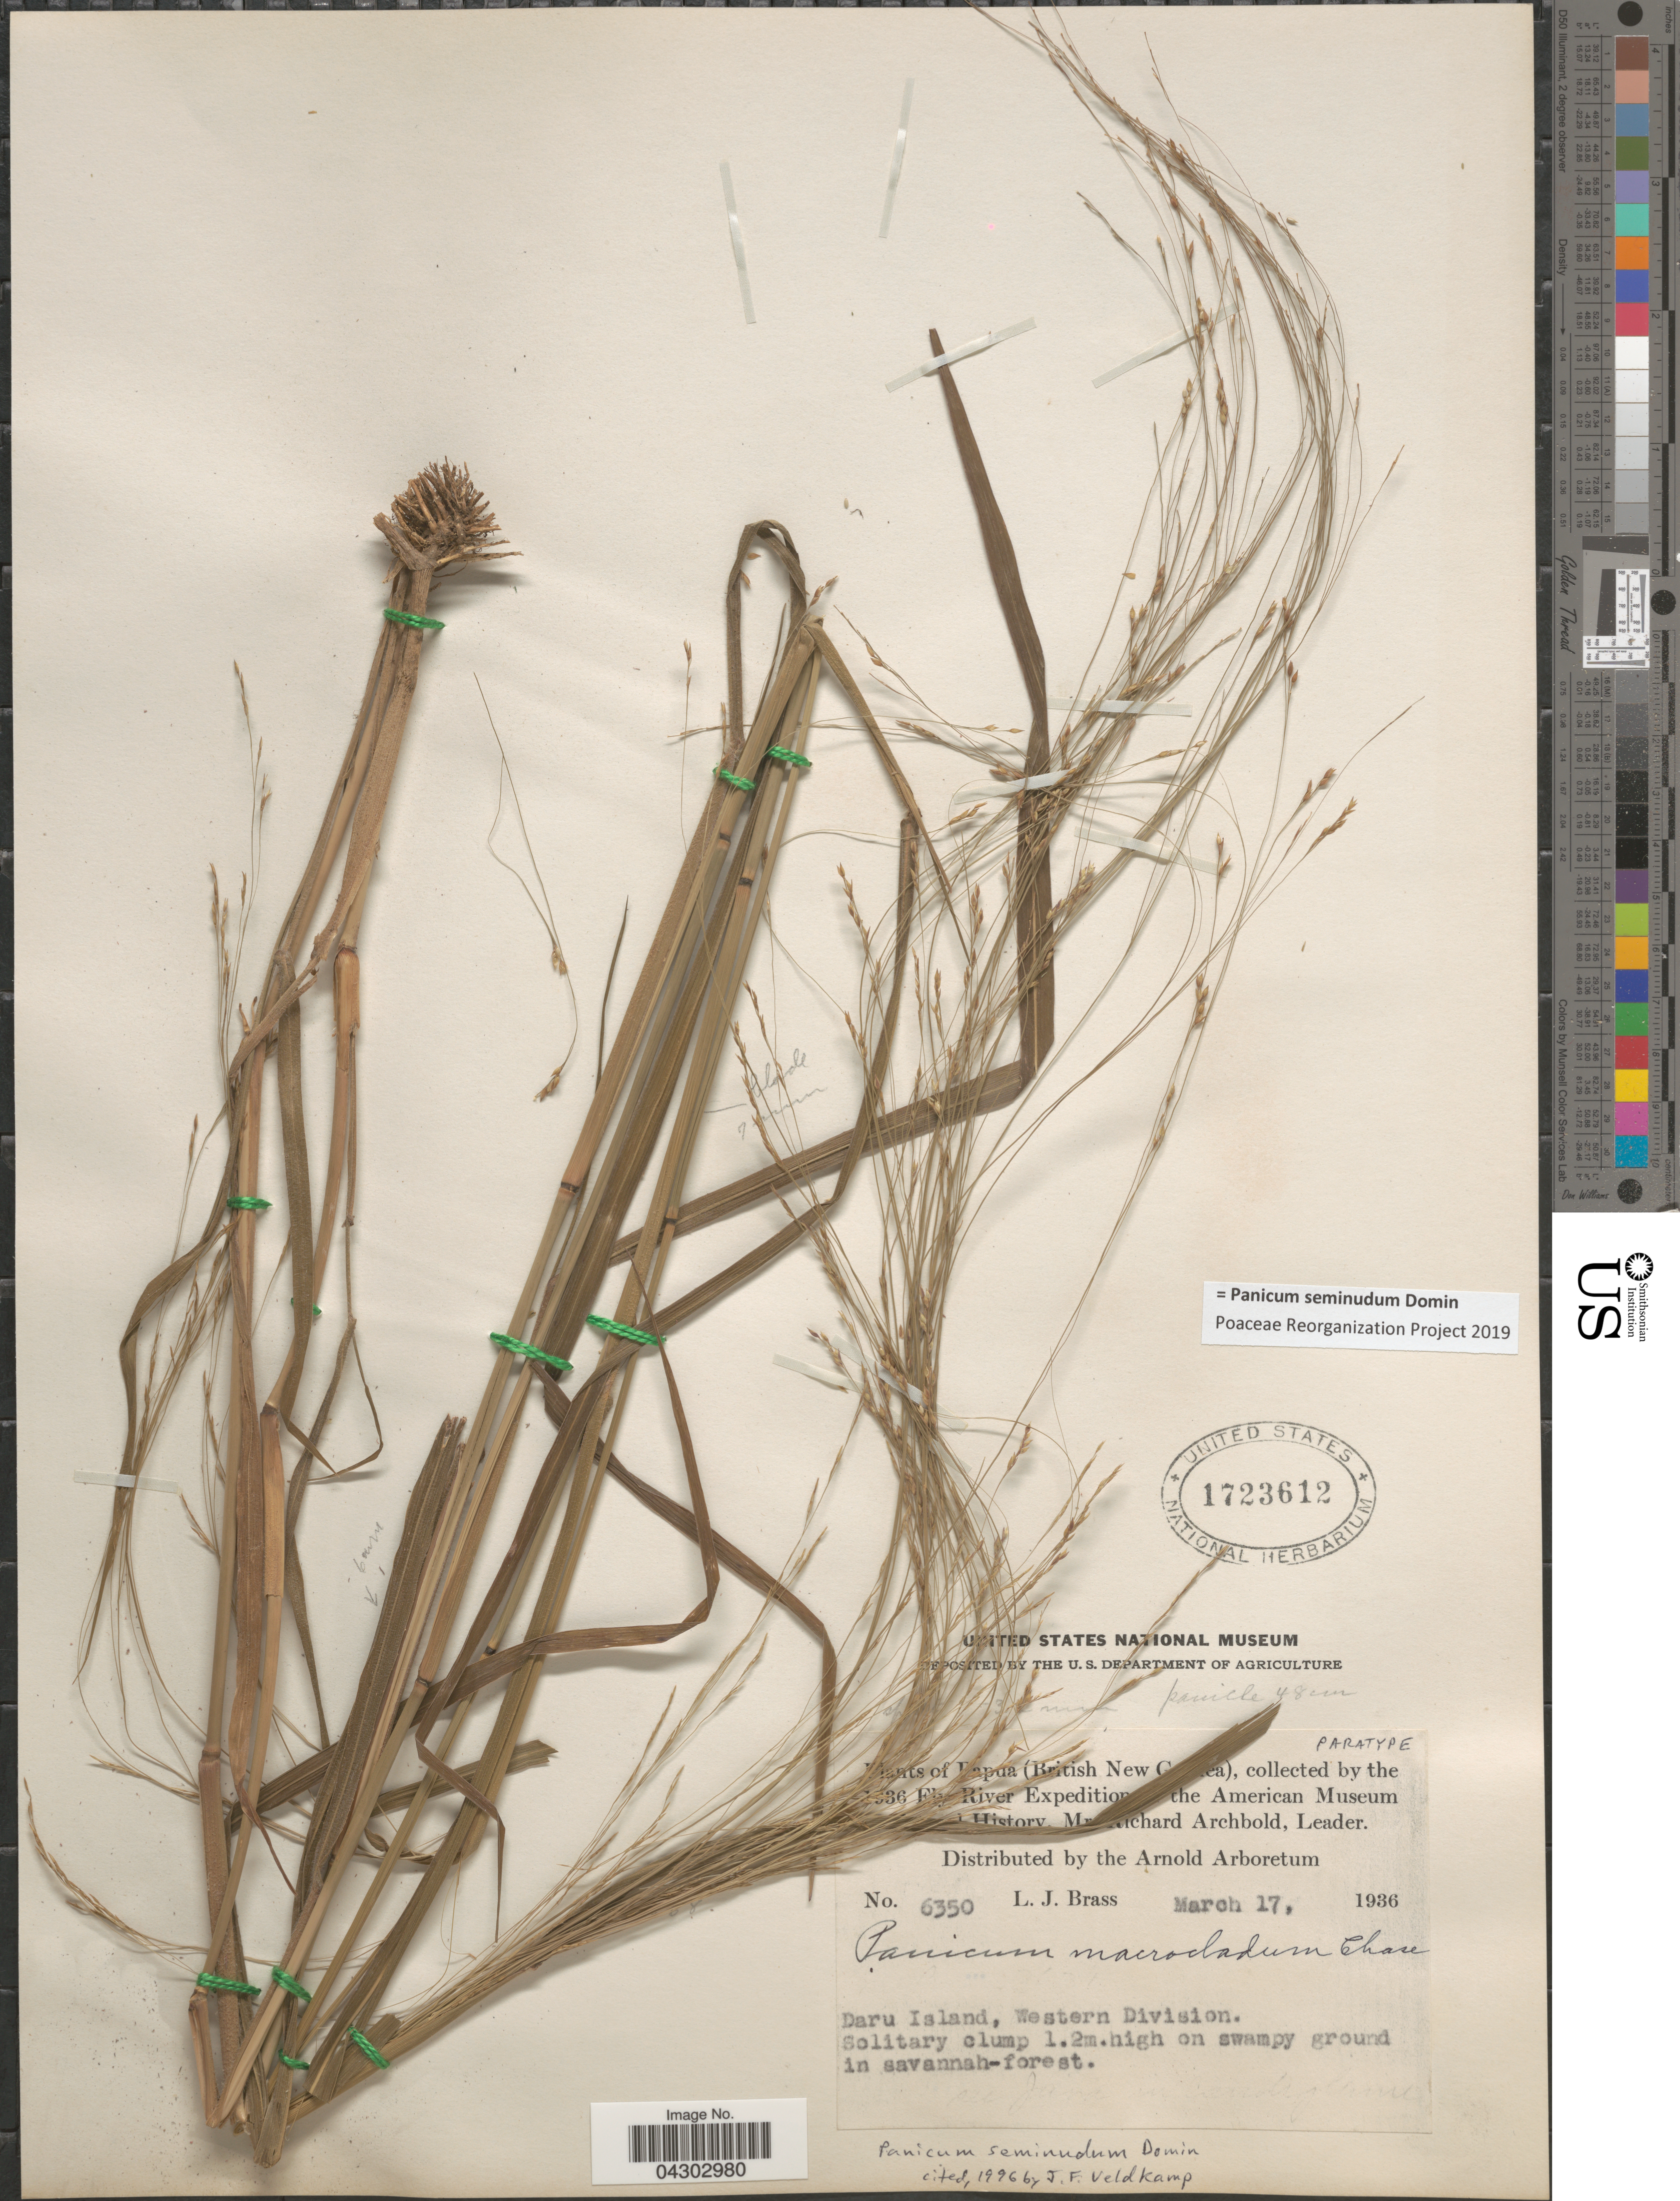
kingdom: Plantae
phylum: Tracheophyta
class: Liliopsida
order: Poales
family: Poaceae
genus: Panicum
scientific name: Panicum seminudum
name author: Domin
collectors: L. J. Brass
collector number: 6350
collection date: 1936-03-17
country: Papua New Guinea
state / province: Manus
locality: Papua (British New G[illegible text]ea). The [illegible text]36 Fly River Expedition [illegible text] the American Musen [illegible text] History. Daru Island, Western Division.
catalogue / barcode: US 1723612